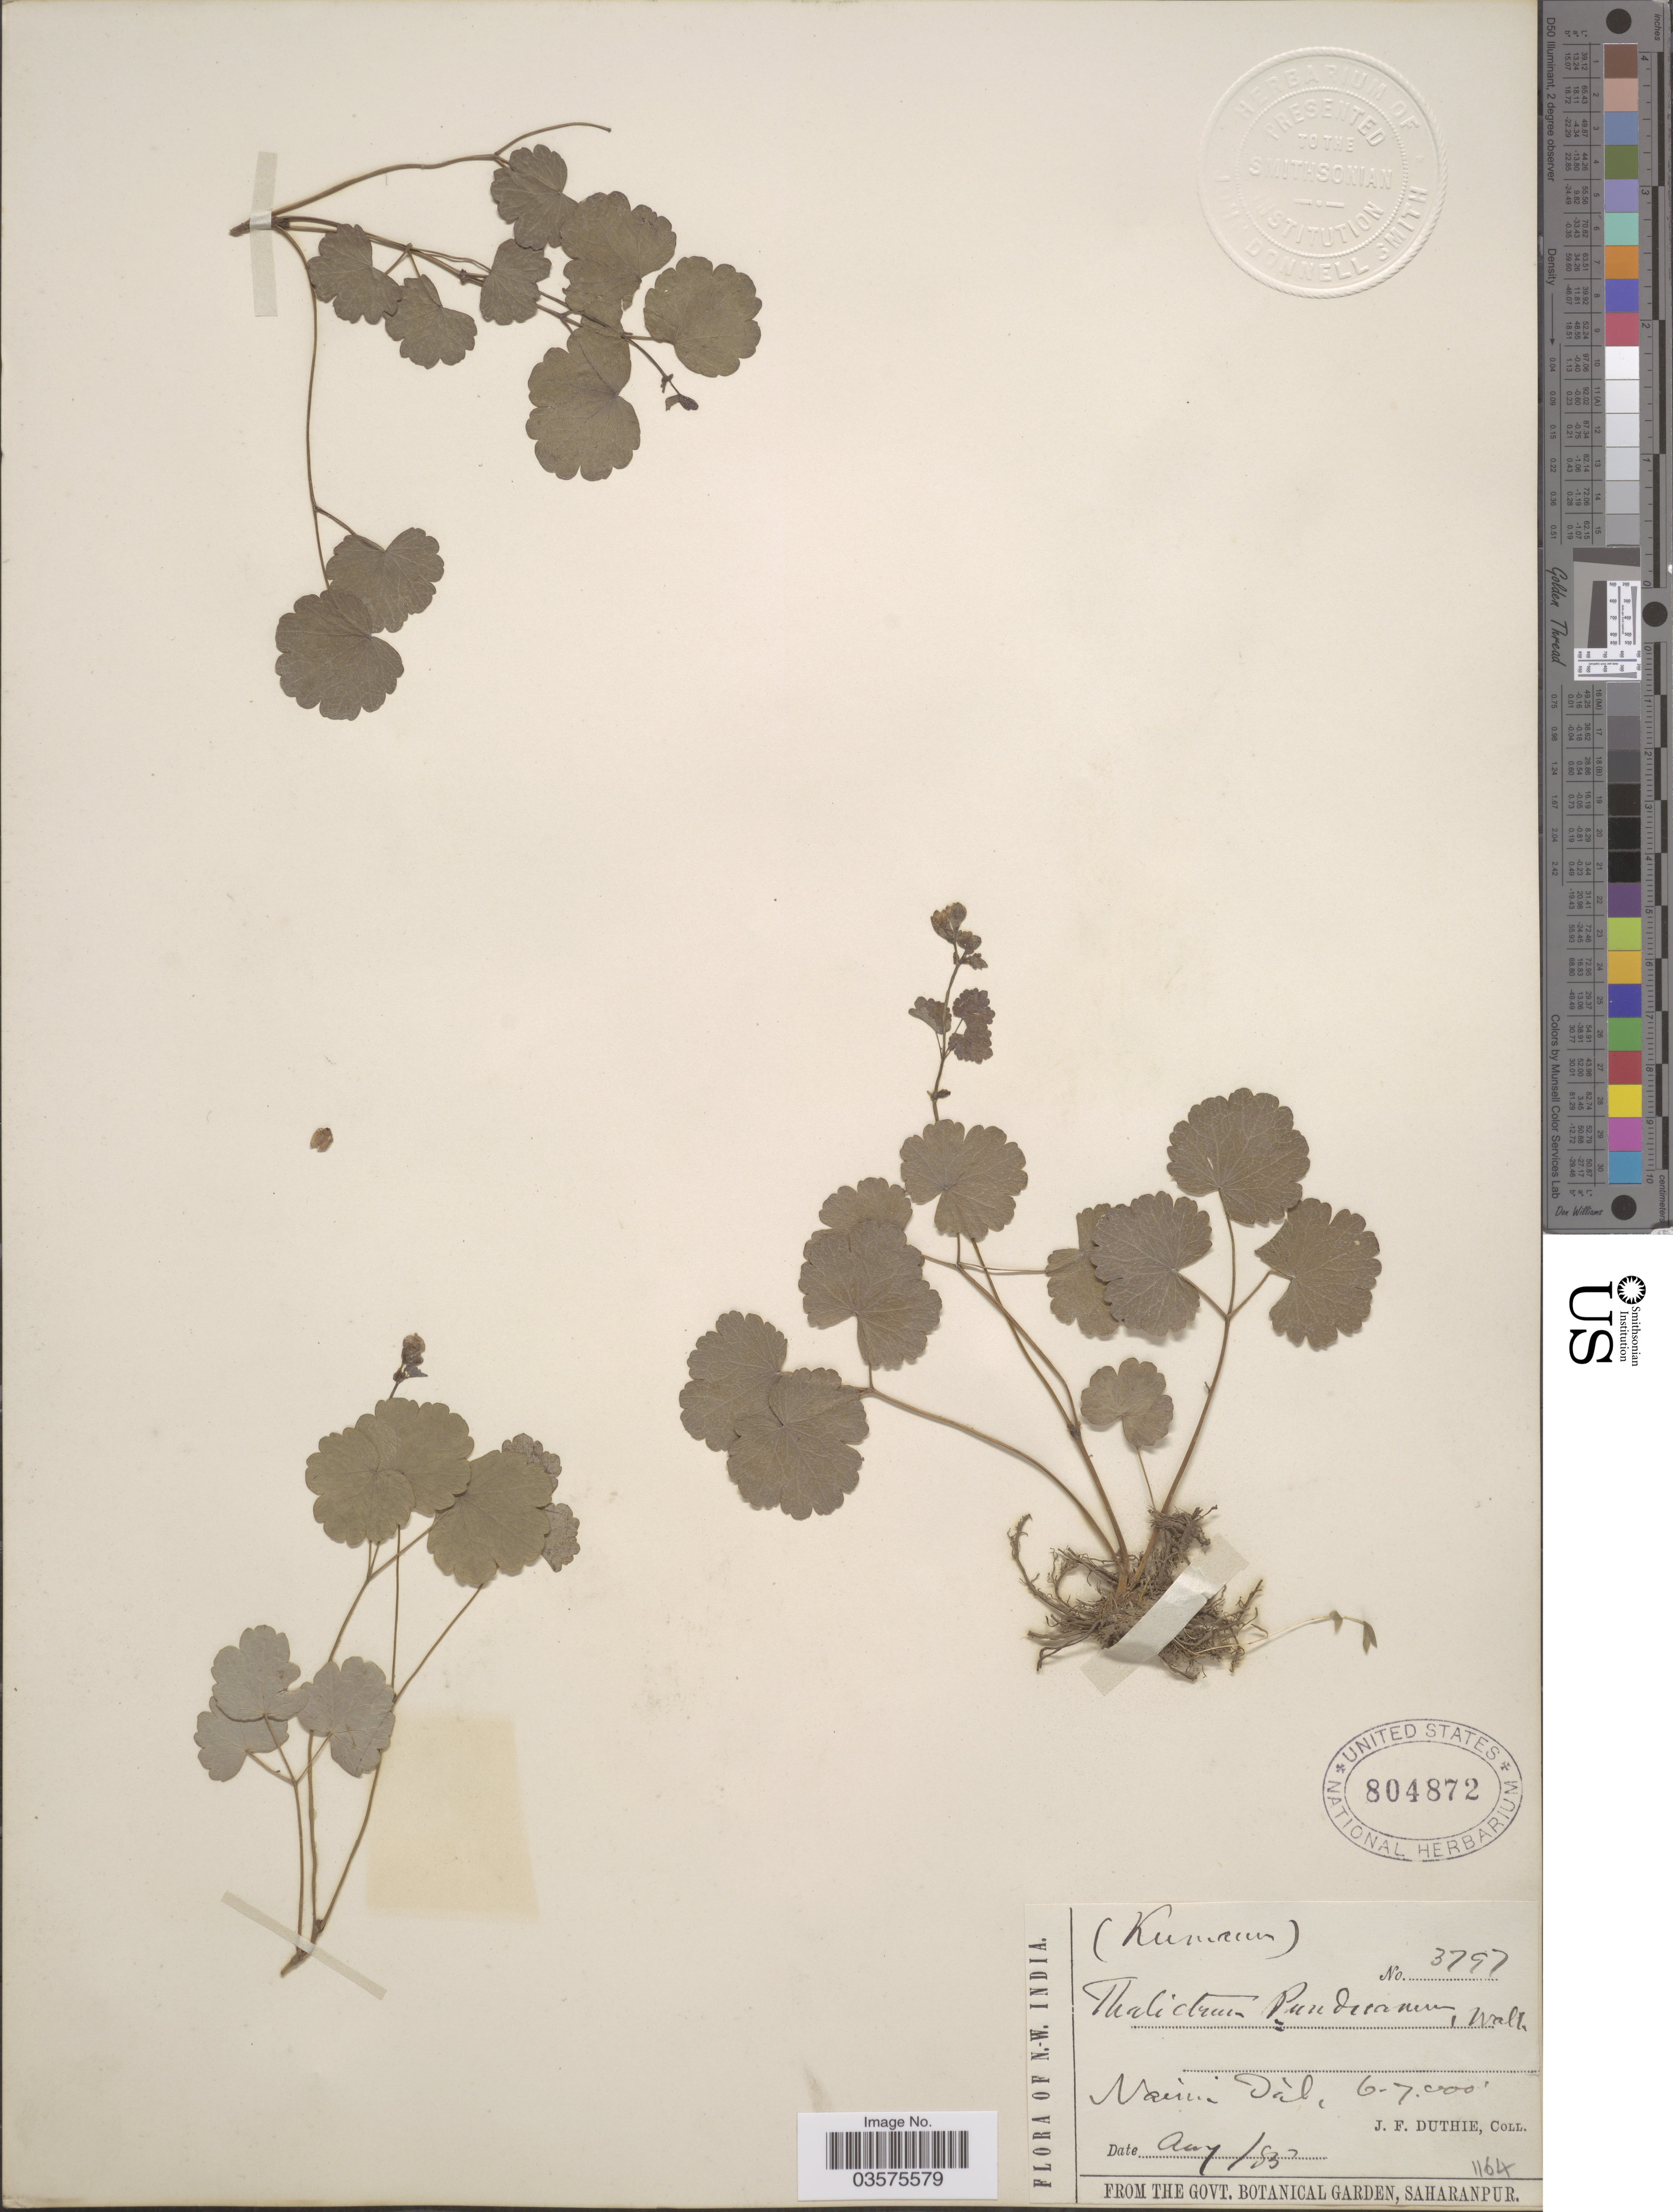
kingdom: Plantae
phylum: Tracheophyta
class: Magnoliopsida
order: Ranunculales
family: Ranunculaceae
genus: Thalictrum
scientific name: Thalictrum punduanum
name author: Wall.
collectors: J. F. Duthie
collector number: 3797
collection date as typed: Transcribed d/m/y: /8/93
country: India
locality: N.W. India. Naini Tal. (Kumaun).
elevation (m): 1829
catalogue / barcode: US 804872